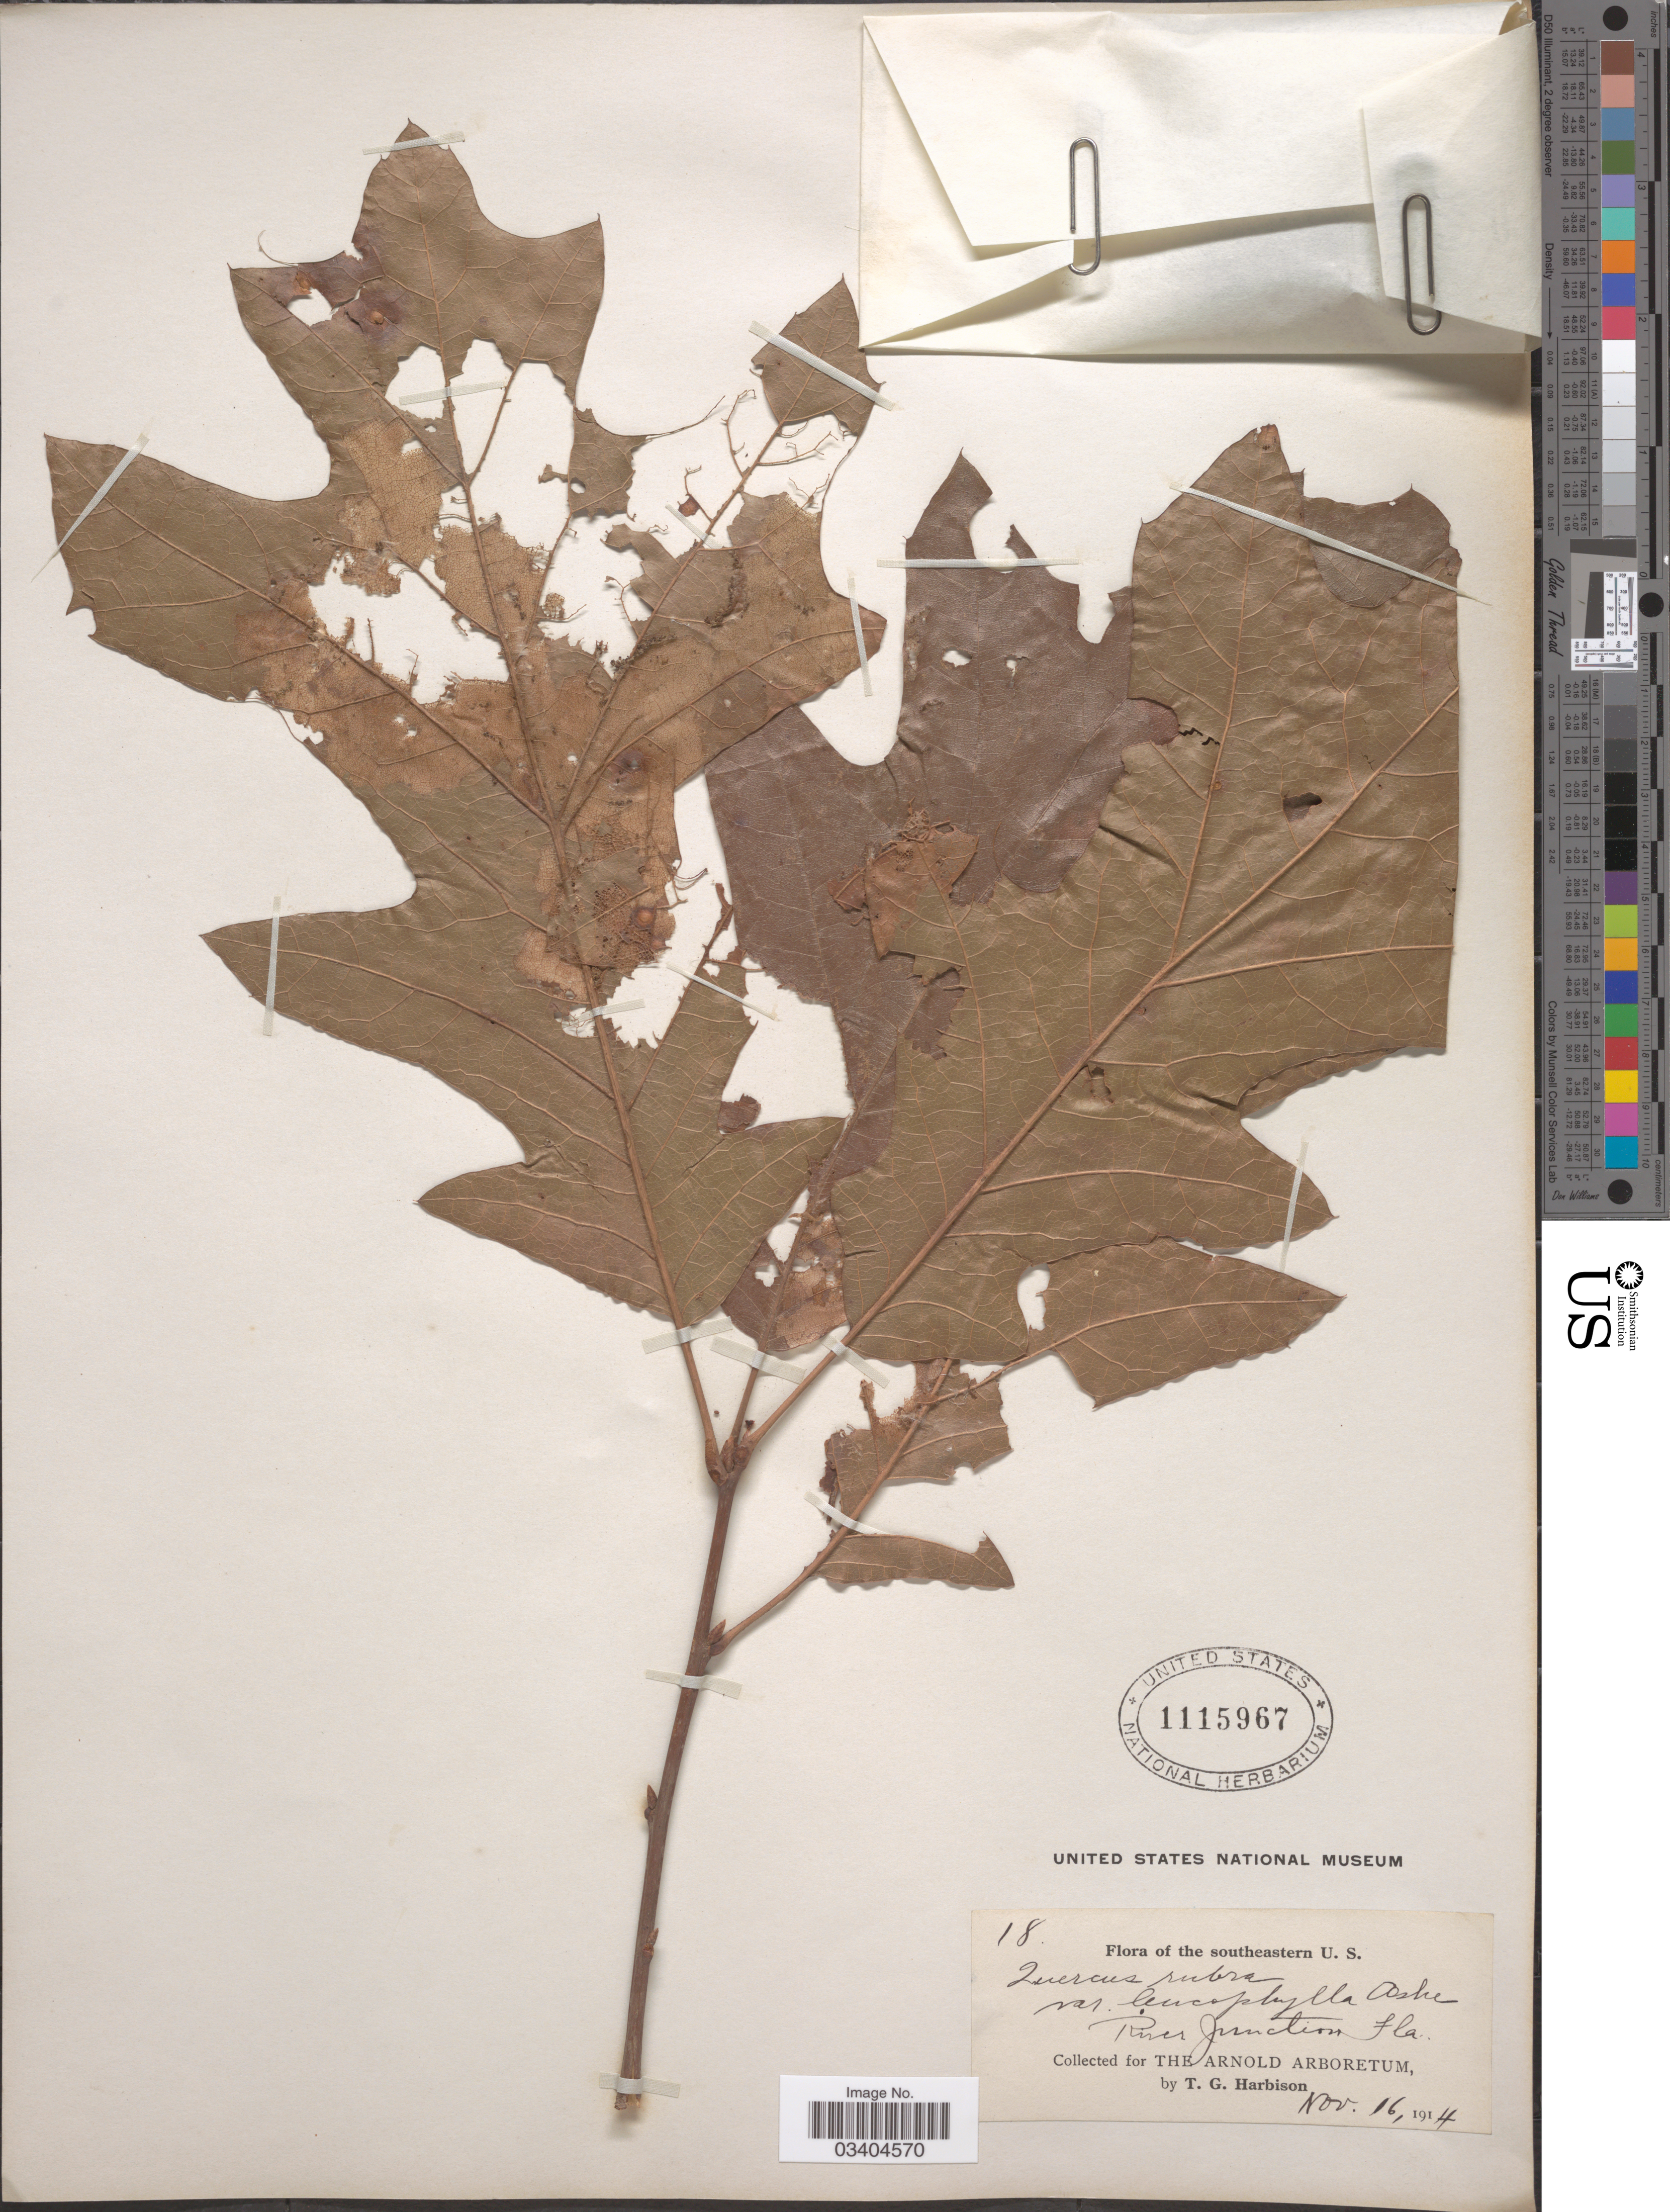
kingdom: Plantae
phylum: Tracheophyta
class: Magnoliopsida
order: Fagales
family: Fagaceae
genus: Quercus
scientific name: Quercus falcata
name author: Michx.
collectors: T. Harbison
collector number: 18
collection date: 1914-11-16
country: United States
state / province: Florida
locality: The Southeastern U.S. River Junction.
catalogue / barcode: US 1115967